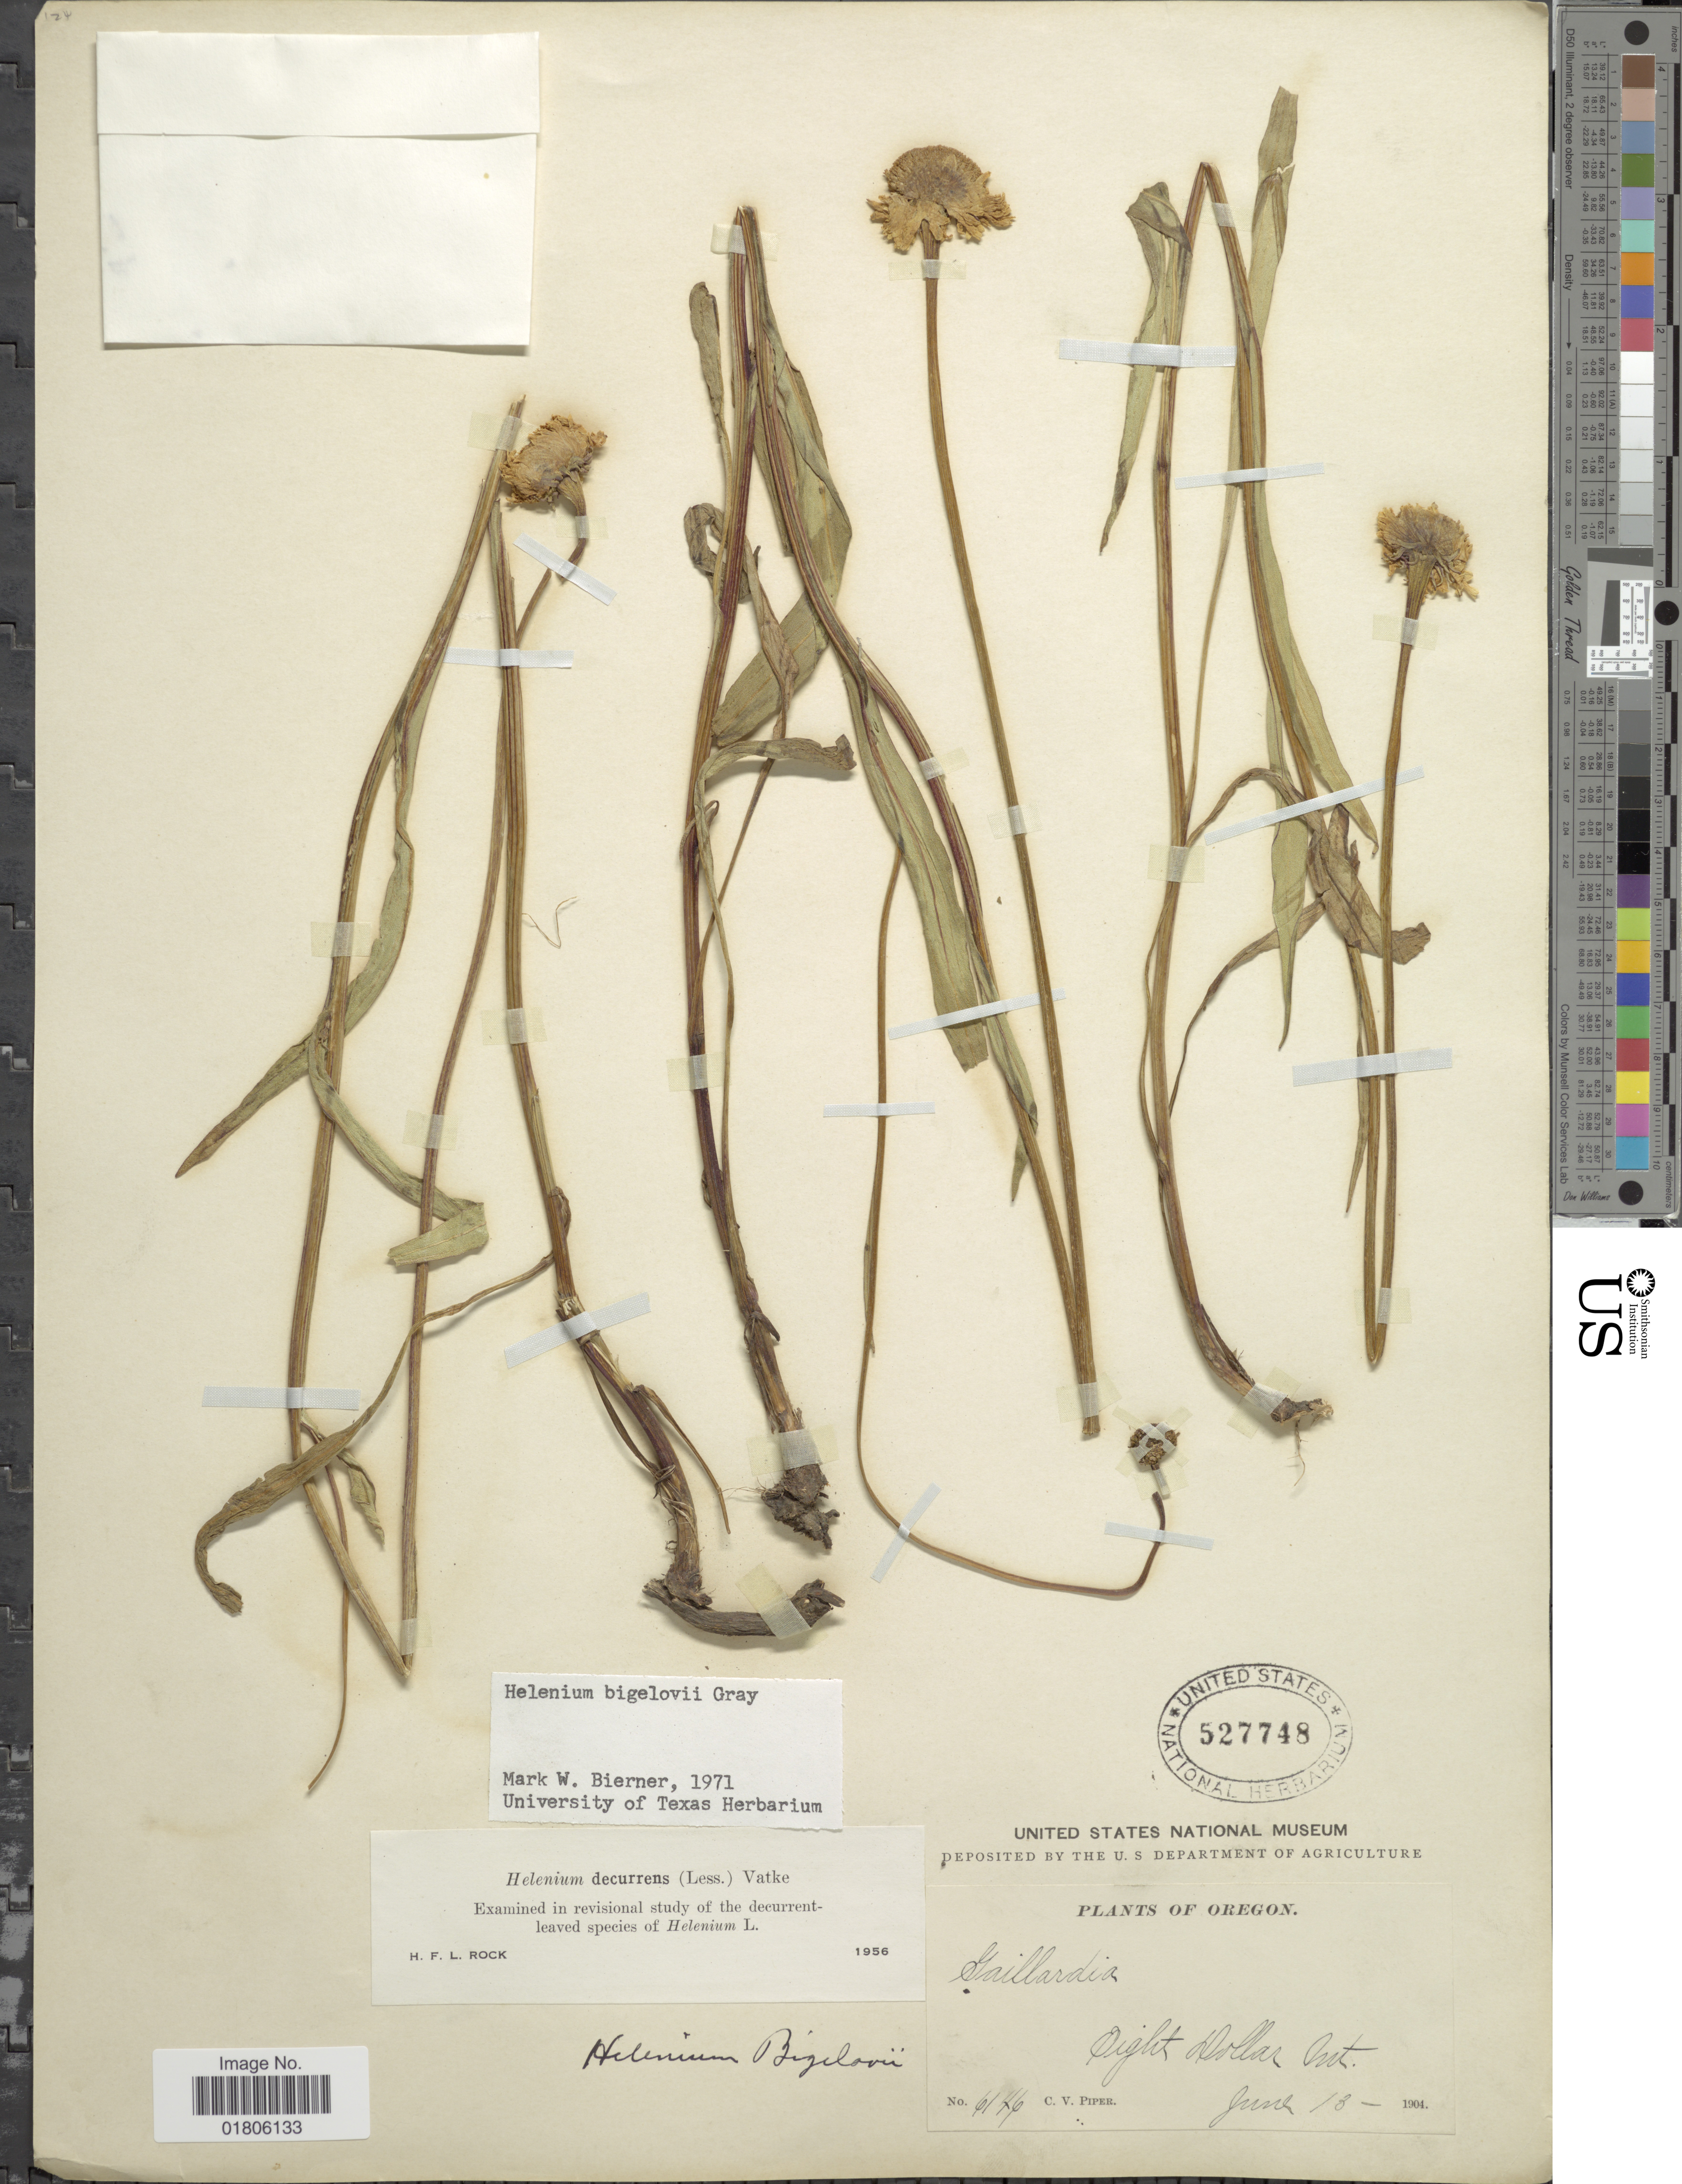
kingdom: Plantae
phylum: Tracheophyta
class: Magnoliopsida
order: Asterales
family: Asteraceae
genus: Helenium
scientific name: Helenium bigelovii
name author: A. Gray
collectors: C. V. Piper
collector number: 6146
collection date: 1904-06-13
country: United States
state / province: Oregon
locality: Eight Dollar Ont.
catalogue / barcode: US 527748